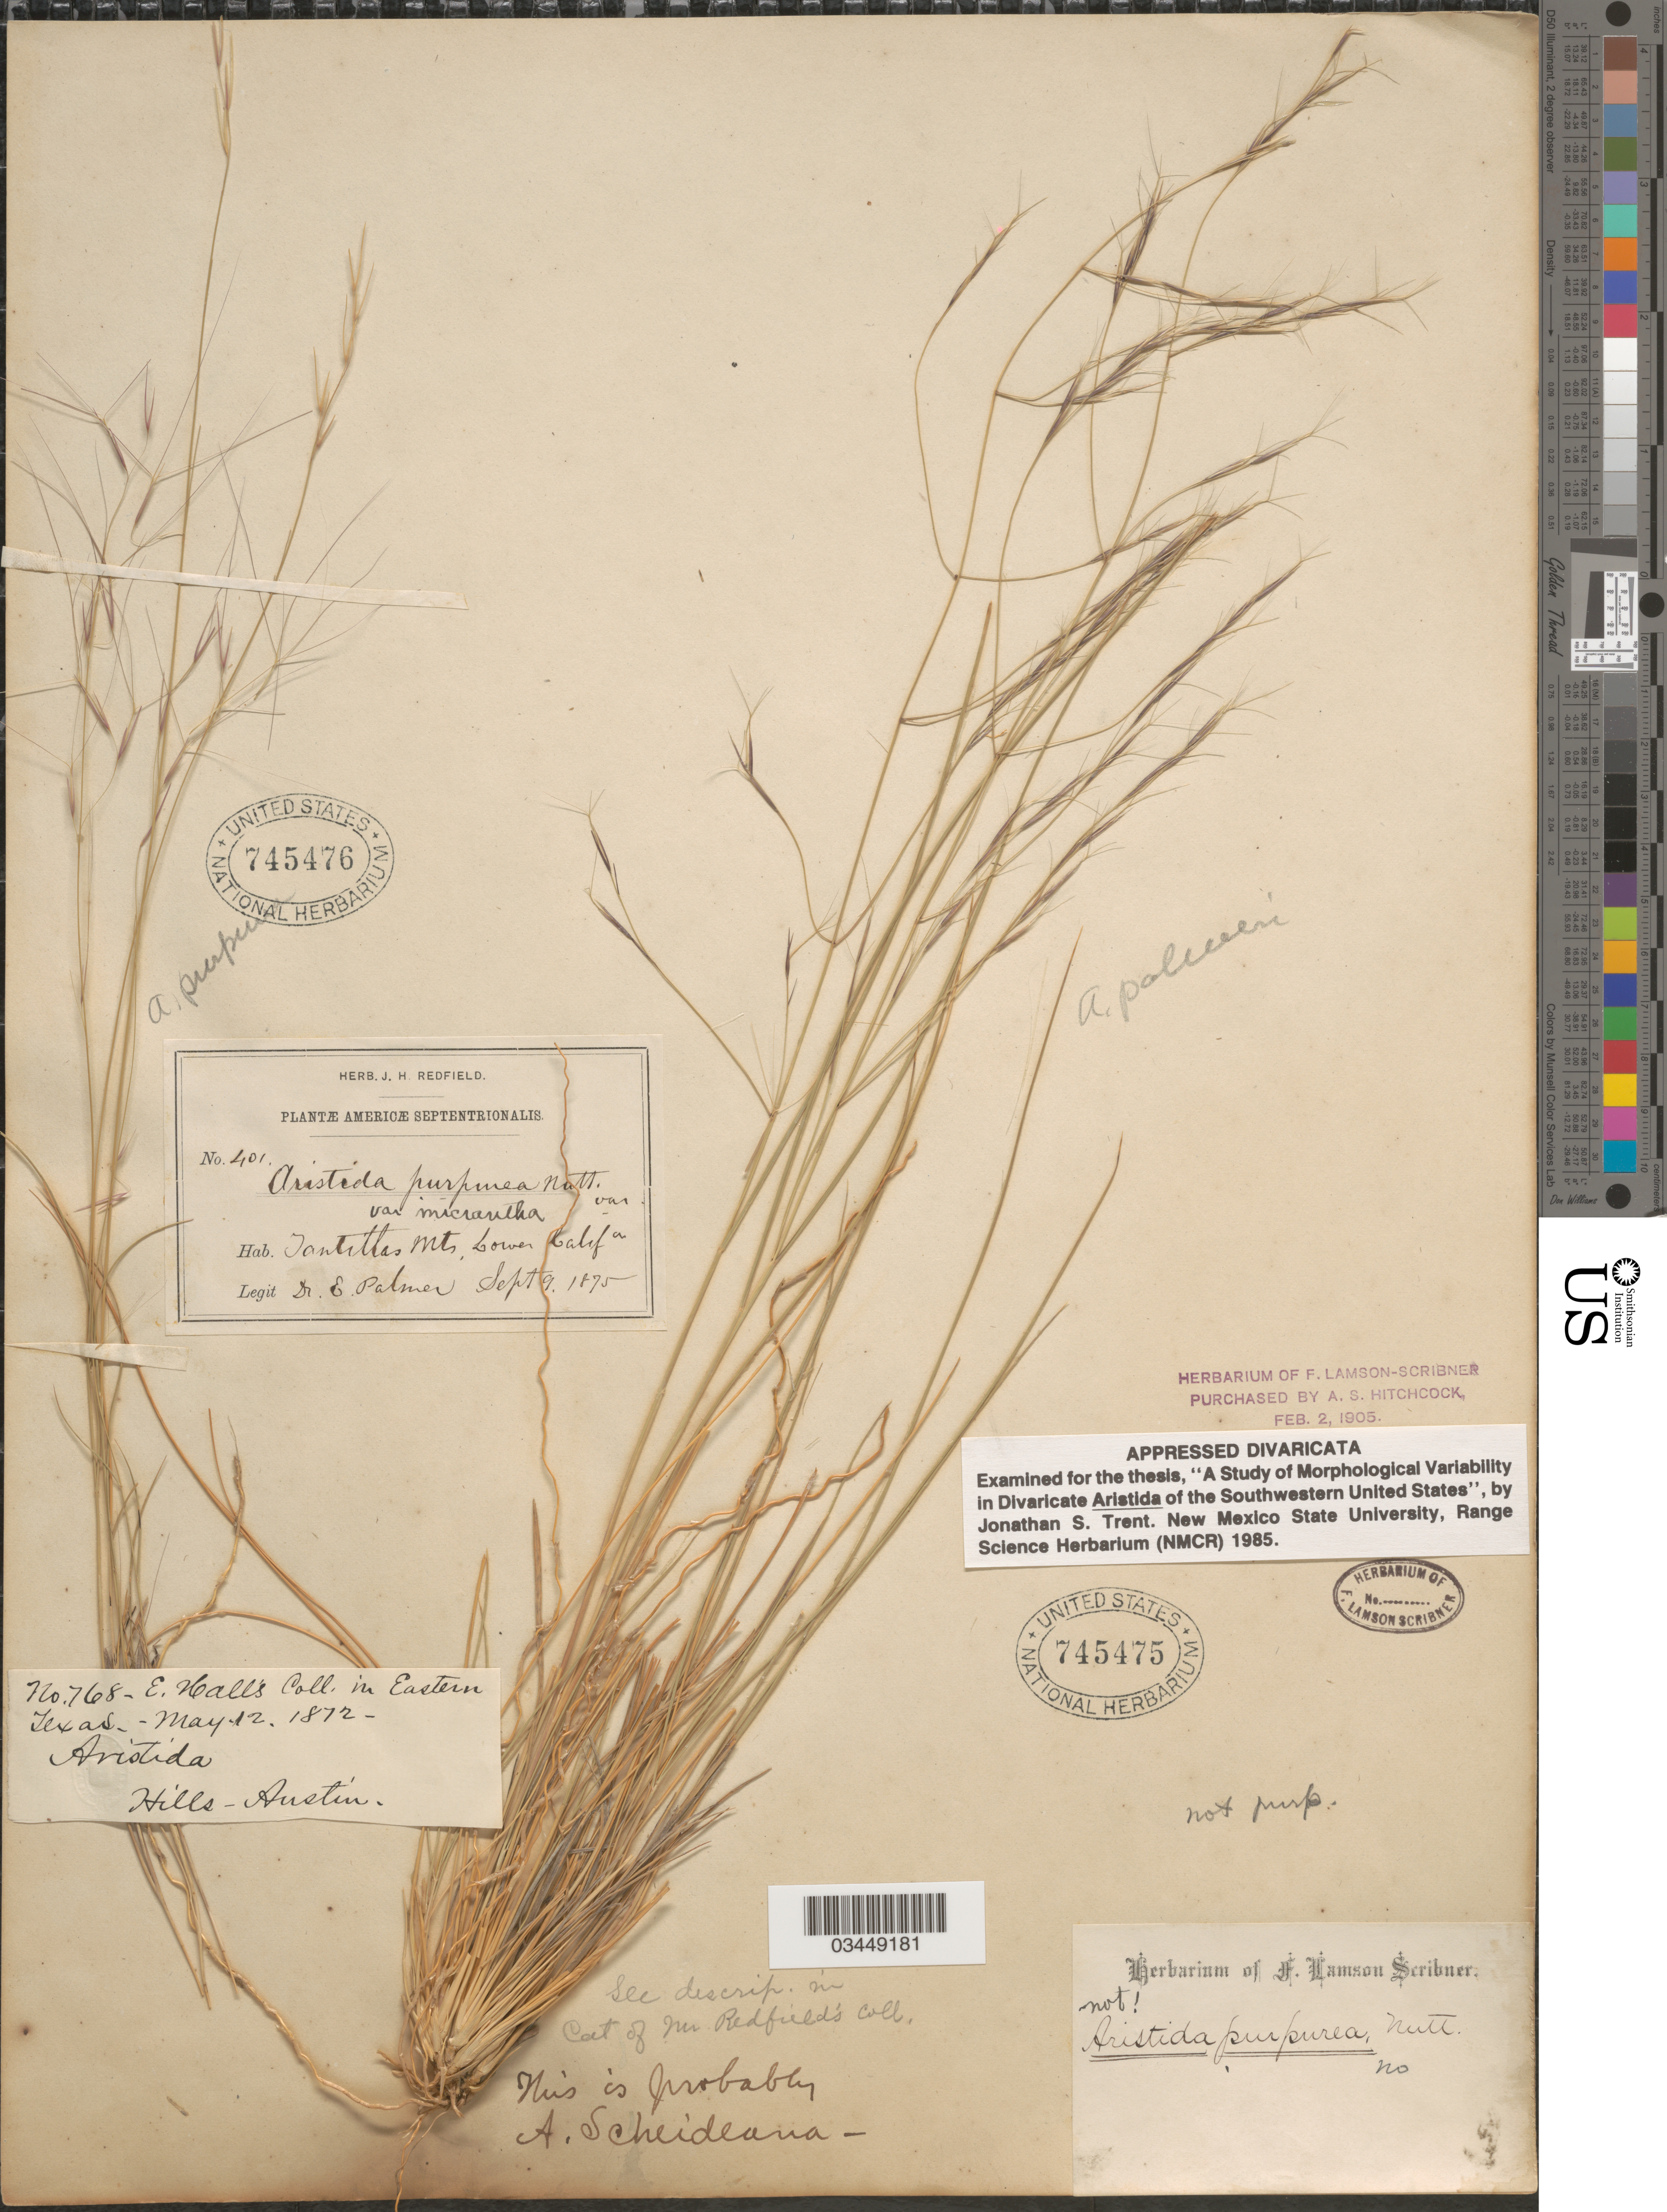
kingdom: Plantae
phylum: Tracheophyta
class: Liliopsida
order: Poales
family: Poaceae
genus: Aristida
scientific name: Aristida divaricata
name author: Humb. & Bonpl. ex Willd.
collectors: E. Palmer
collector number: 401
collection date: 1875-09-09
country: Mexico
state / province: Baja California Norte / Baja California Sur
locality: Tantillas Mts, Lowe Califa.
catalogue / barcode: US 745476